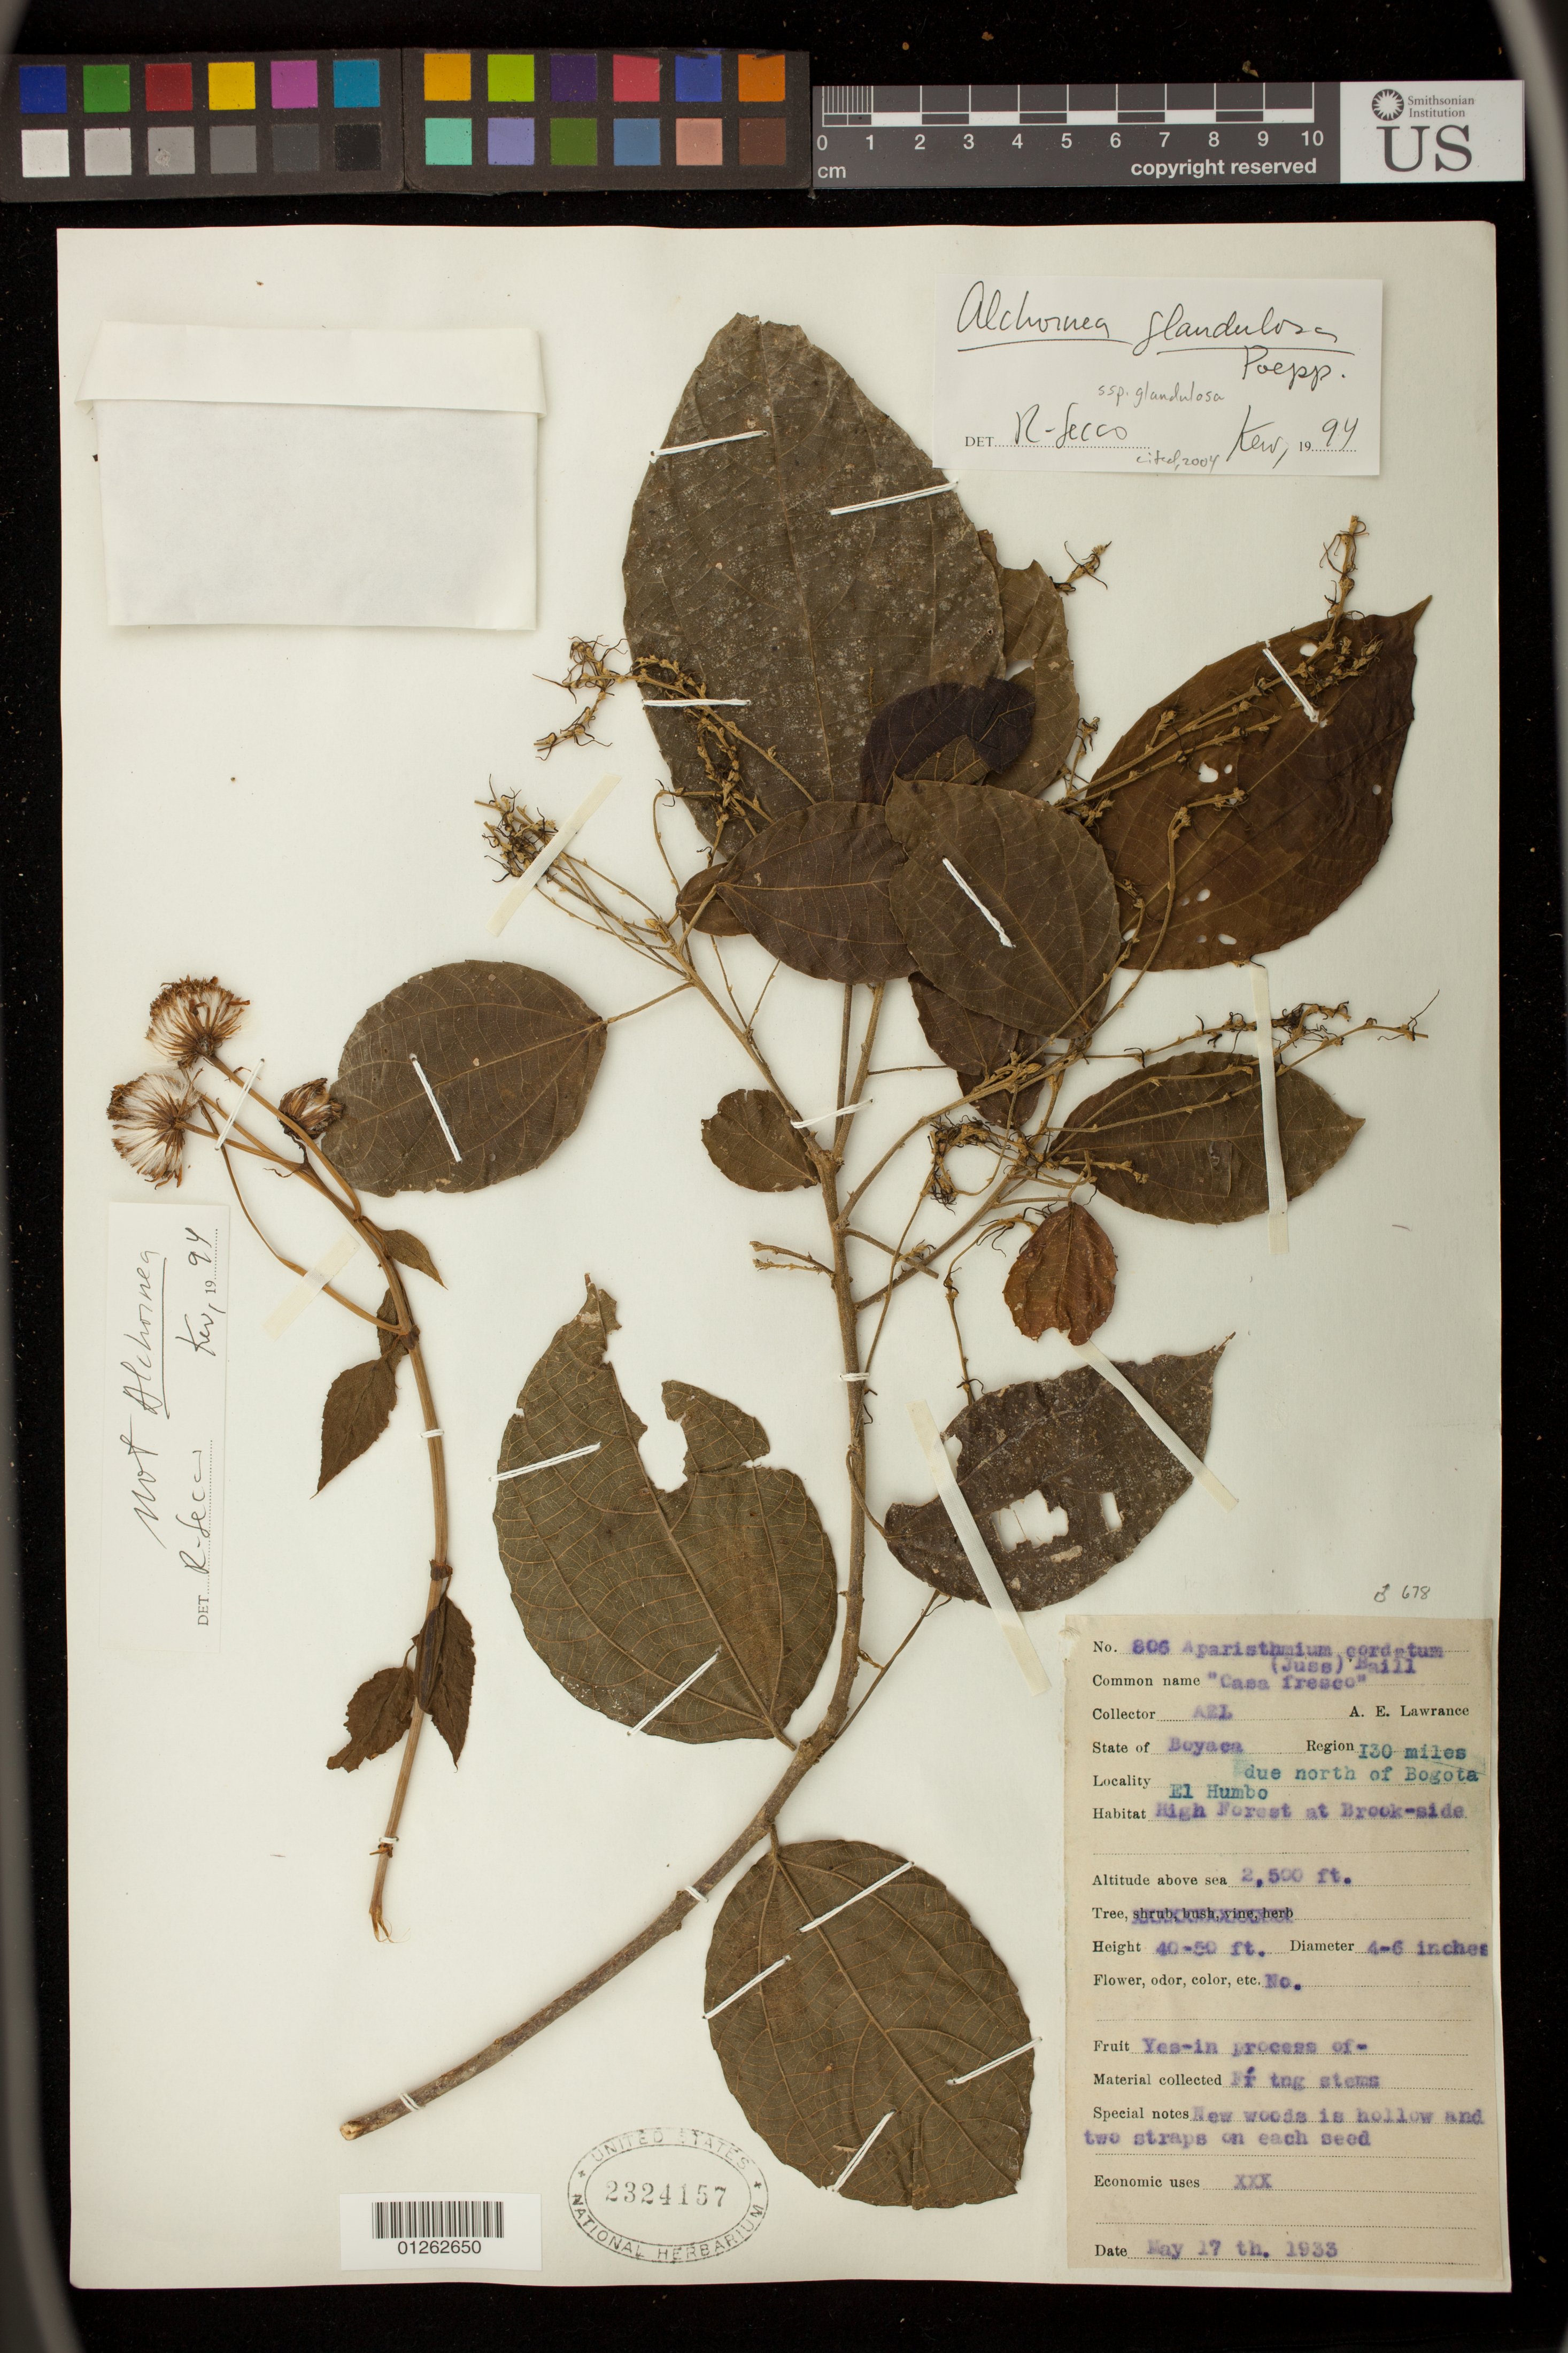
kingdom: Plantae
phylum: Tracheophyta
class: Magnoliopsida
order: Malpighiales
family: Euphorbiaceae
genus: Alchornea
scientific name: Alchornea glandulosa subsp. glandulosa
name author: Poepp.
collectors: A. Lawrance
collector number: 806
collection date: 1933-05-17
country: Colombia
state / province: Boyaca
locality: El Humbo: 130 miles due north of Bogota.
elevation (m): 762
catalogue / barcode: US 2324157